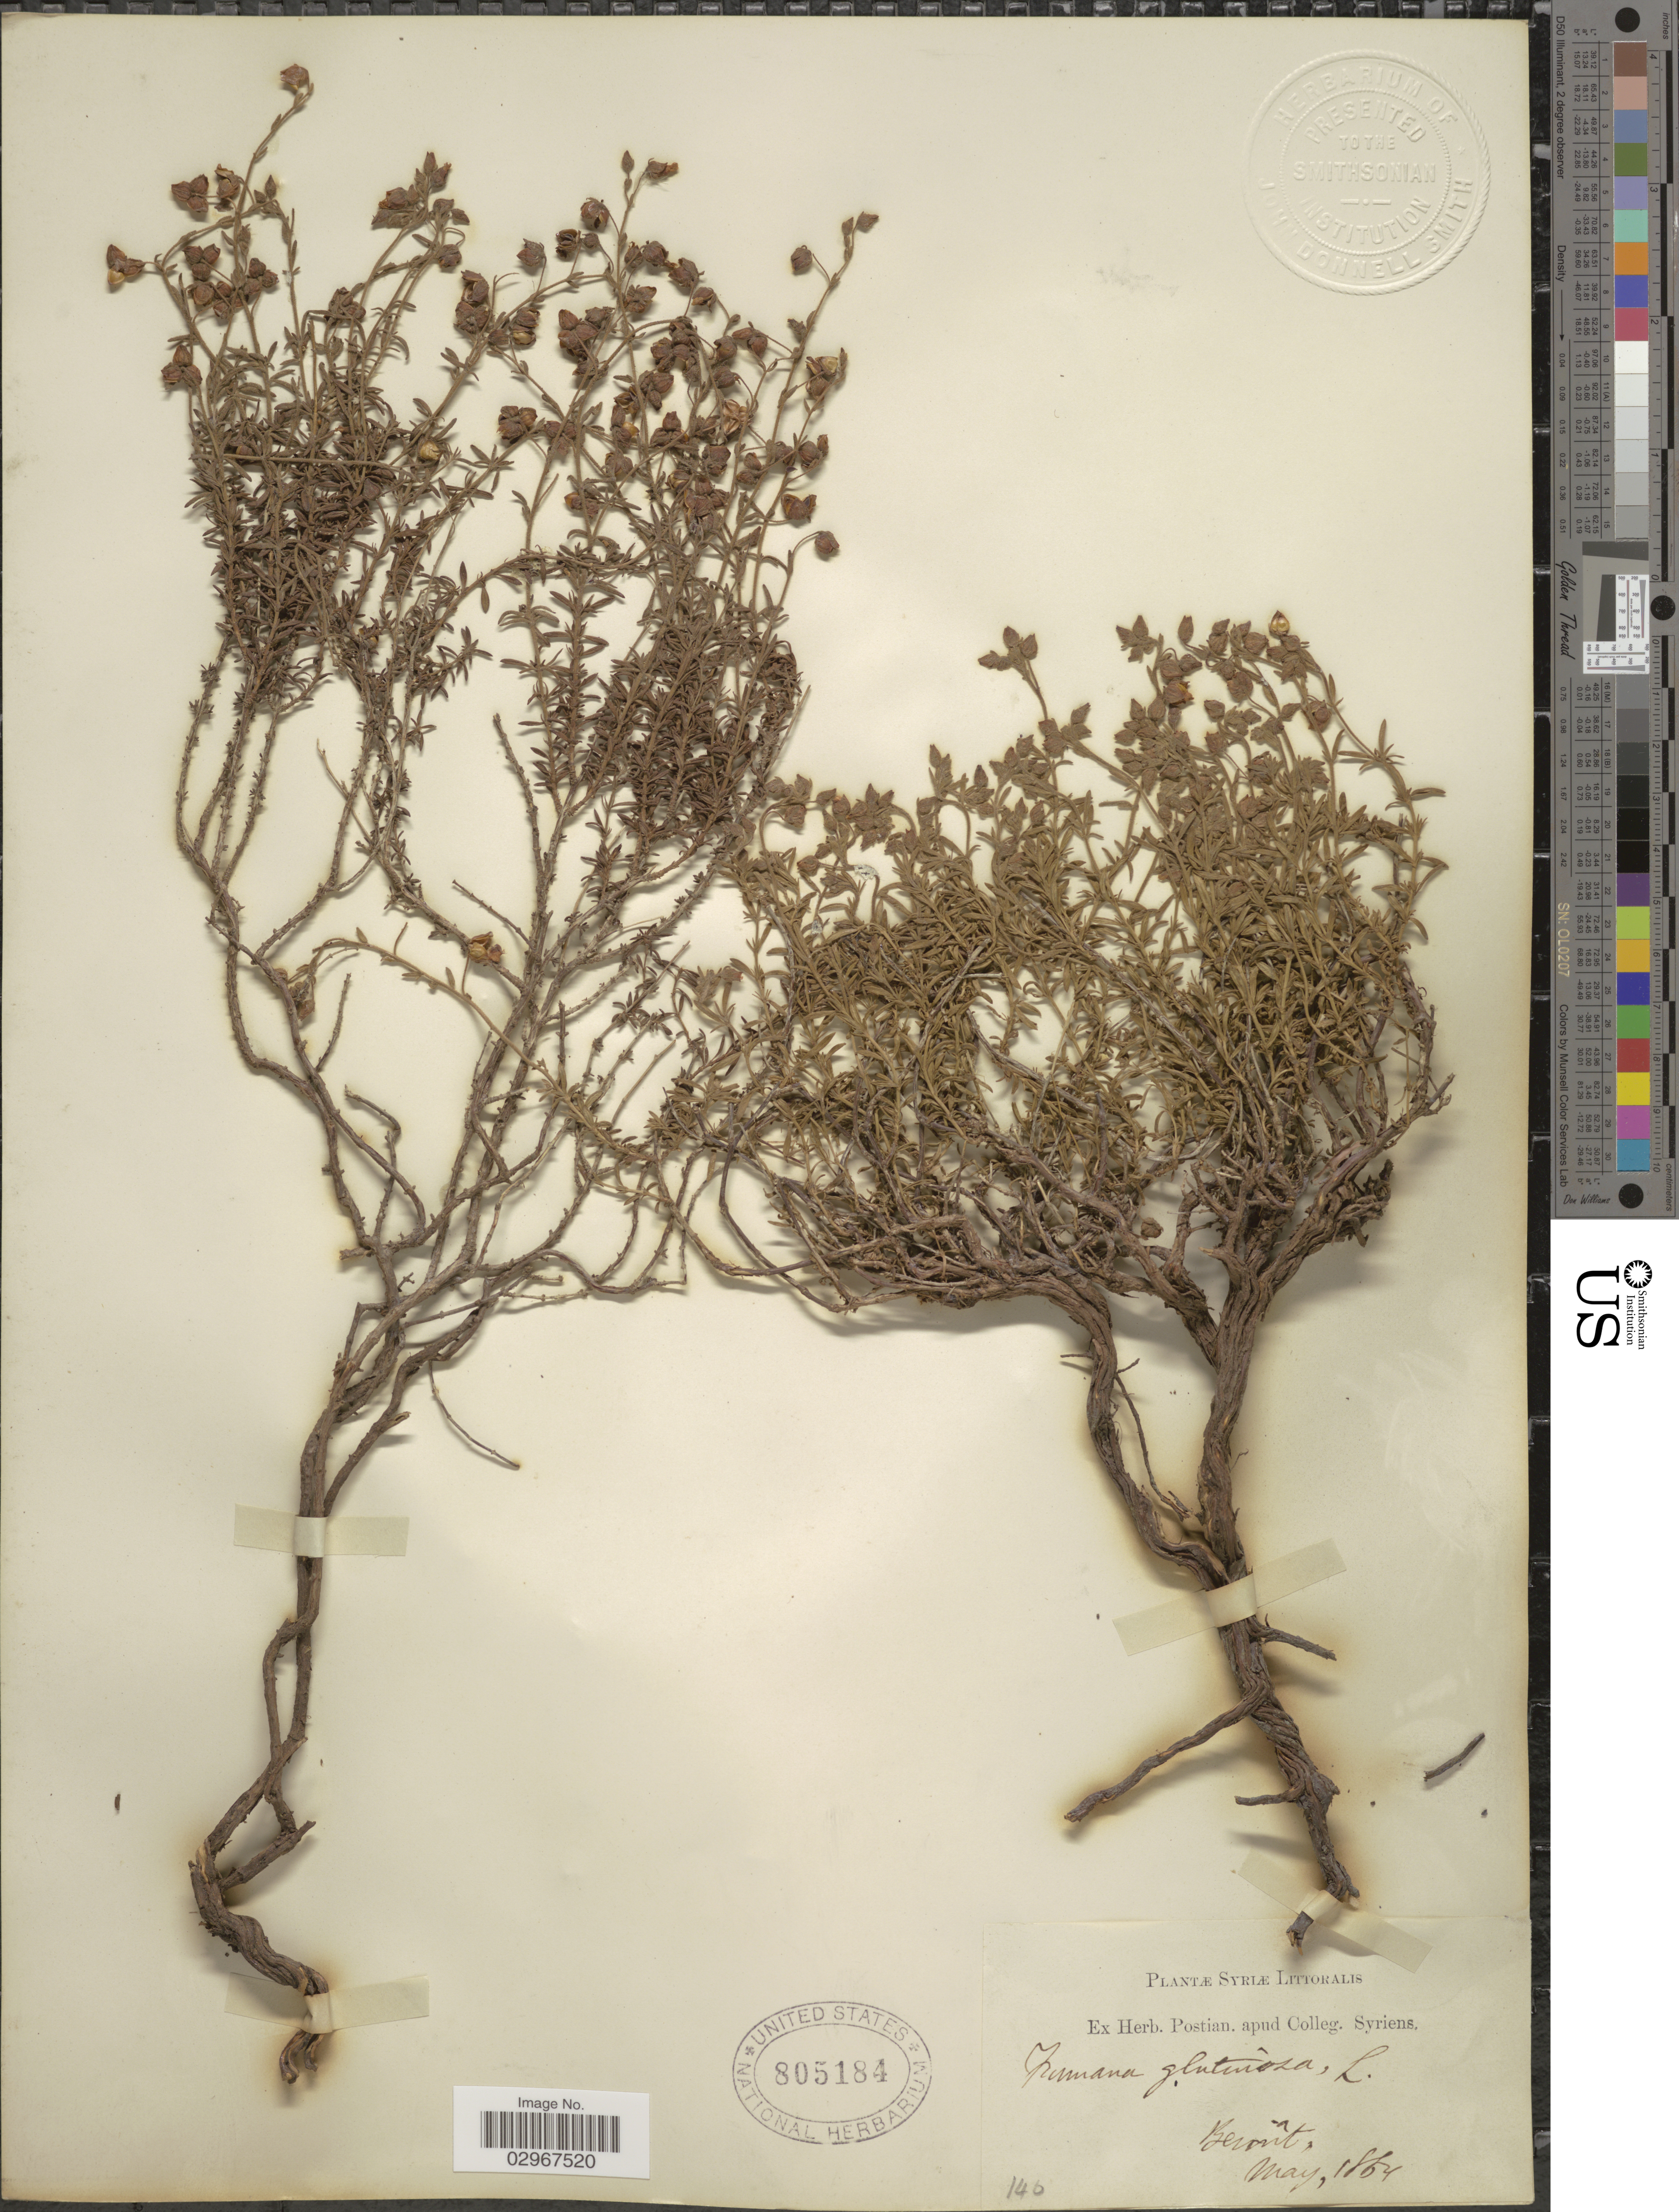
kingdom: Plantae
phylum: Tracheophyta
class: Magnoliopsida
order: Malvales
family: Cistaceae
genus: Fumana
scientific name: Fumana glutinosa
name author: (L.) Boiss.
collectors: ex herb. Postian. apud Colleg. Syriens. Protest. USE "Fannie P. A. Shepard" (10308853) AS PRIMARY COLLECTOR INSTEAD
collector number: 146?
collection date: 1864-05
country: Lebanon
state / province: Beyrouth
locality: Syriæ Littoralis. Beroût.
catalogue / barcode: US 805184